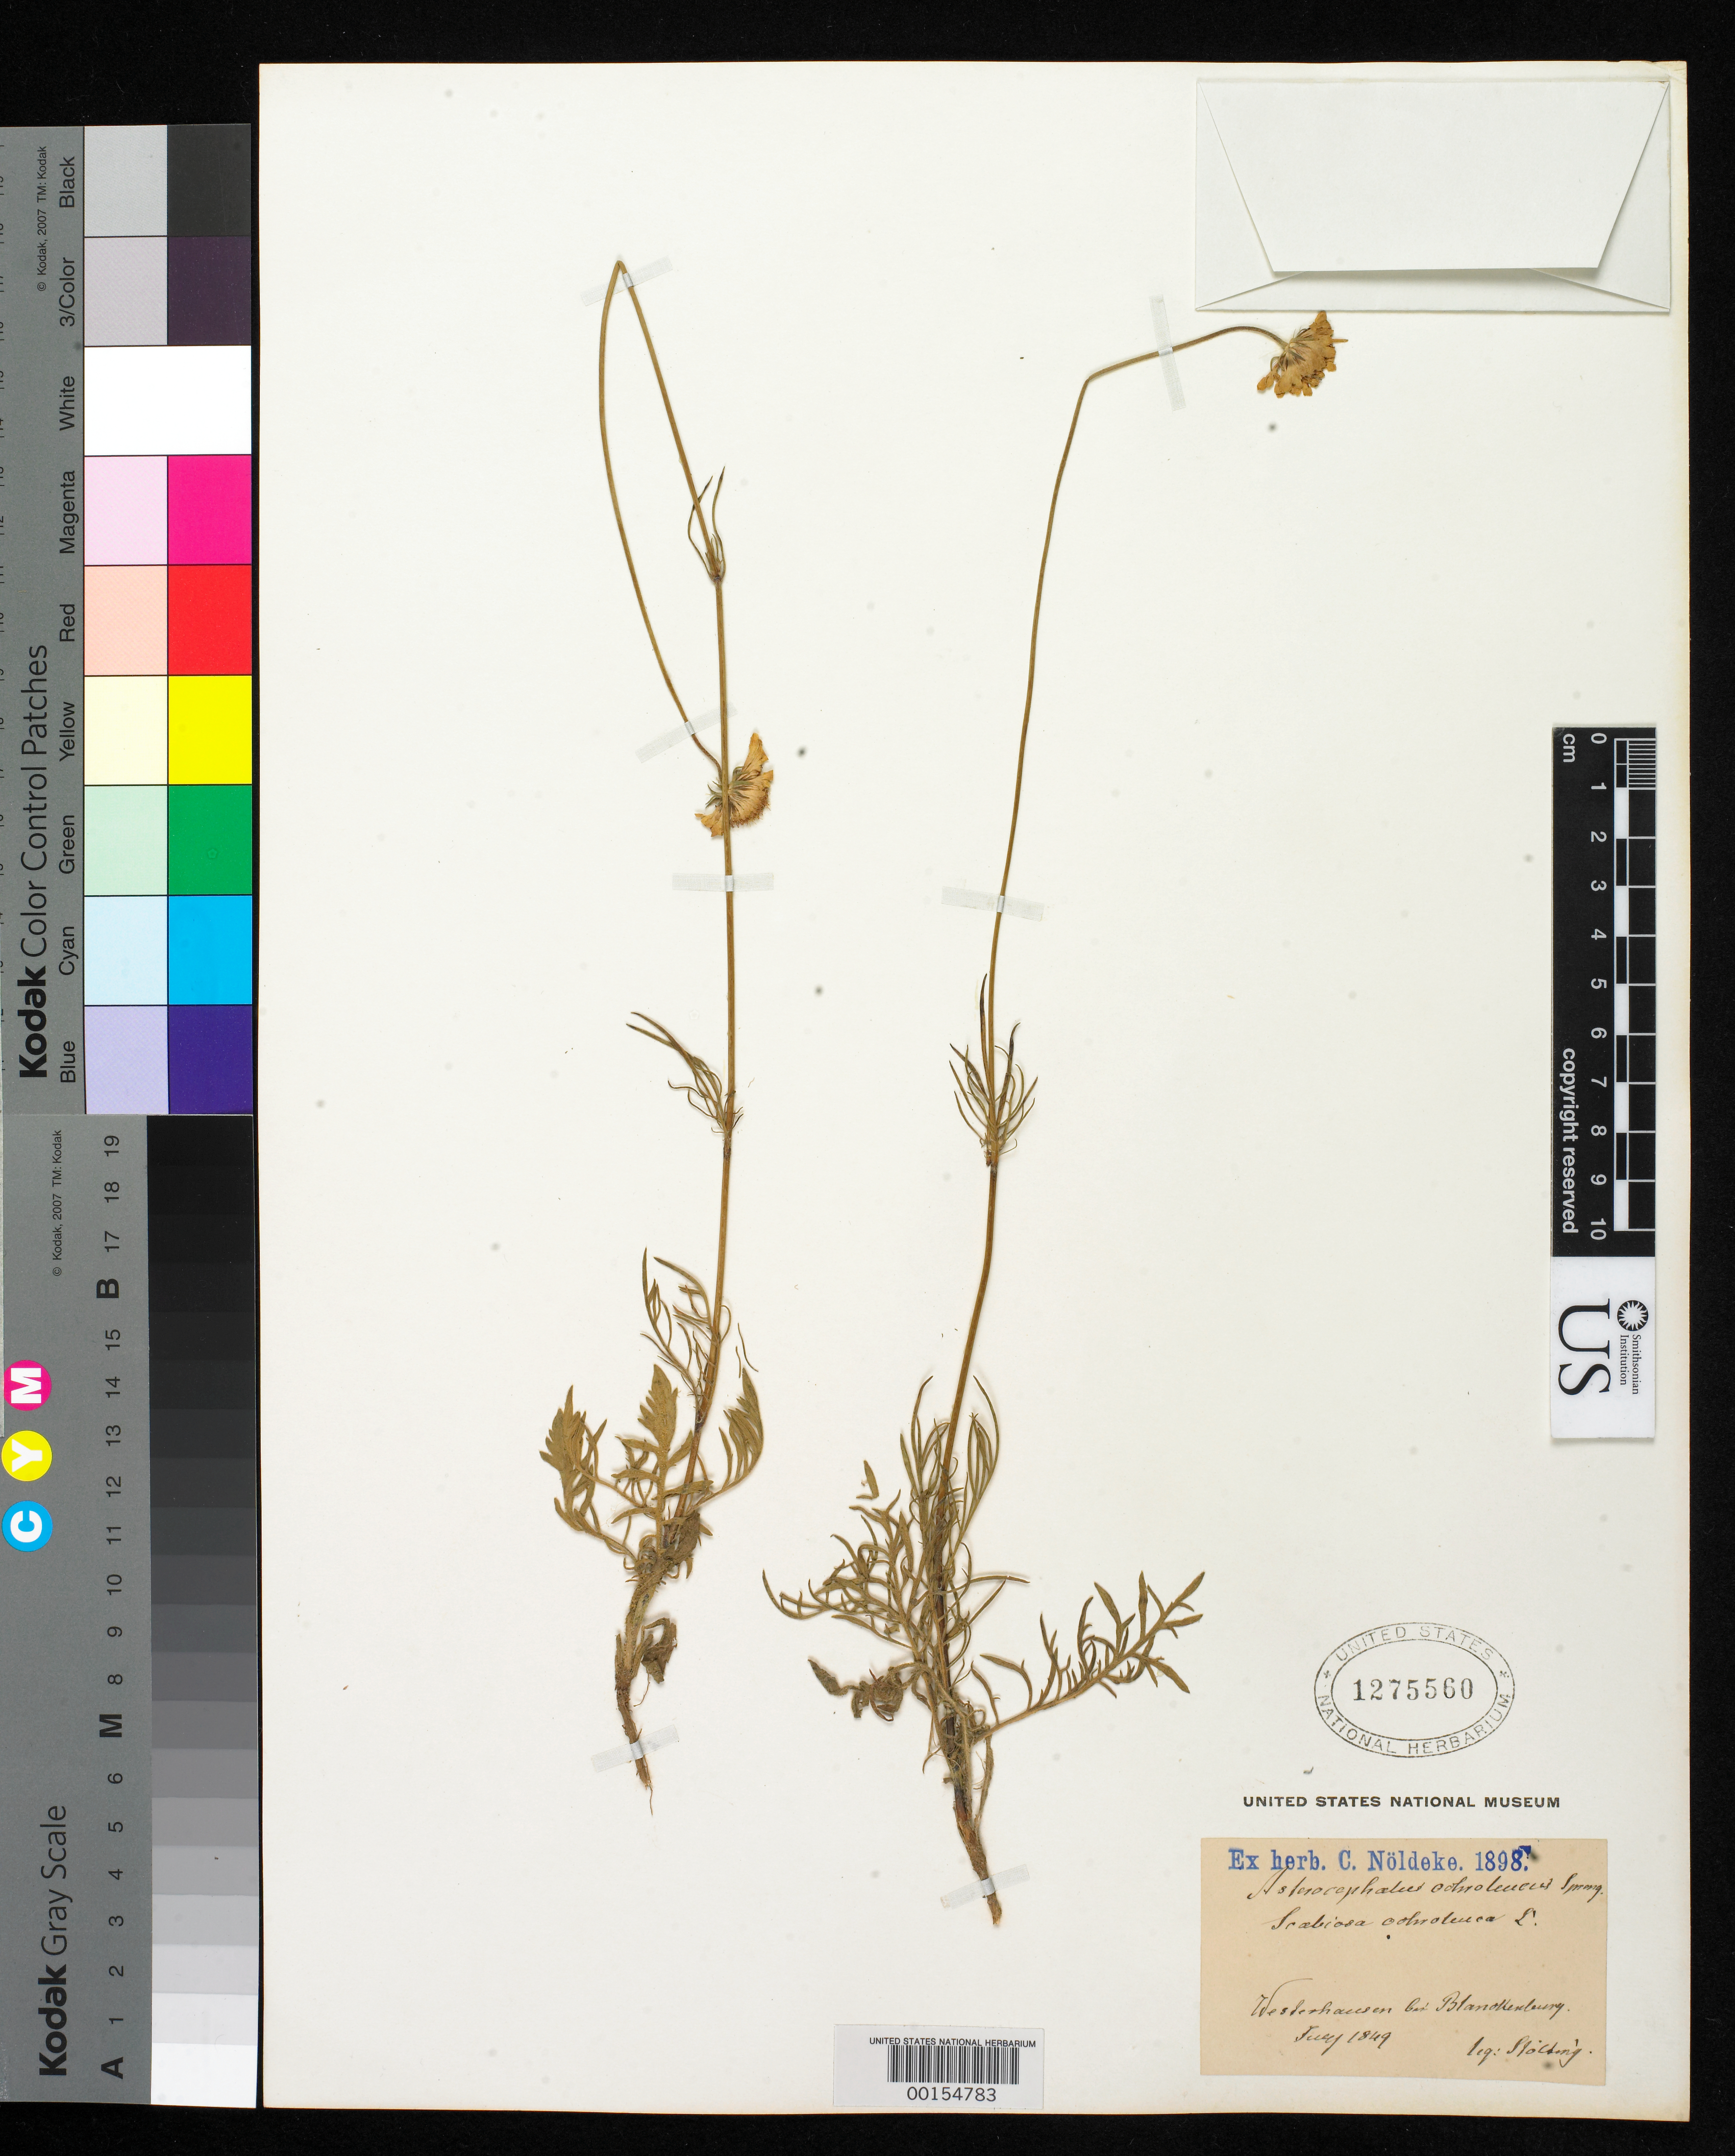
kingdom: Plantae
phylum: Tracheophyta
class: Magnoliopsida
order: Dipsacales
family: Caprifoliaceae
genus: Scabiosa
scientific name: Scabiosa ochroleuca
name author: L.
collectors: -. Stocking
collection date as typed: Jul 1849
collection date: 1849-07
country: Germany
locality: Wesderhausen near Blandtenburg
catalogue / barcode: US 1275560